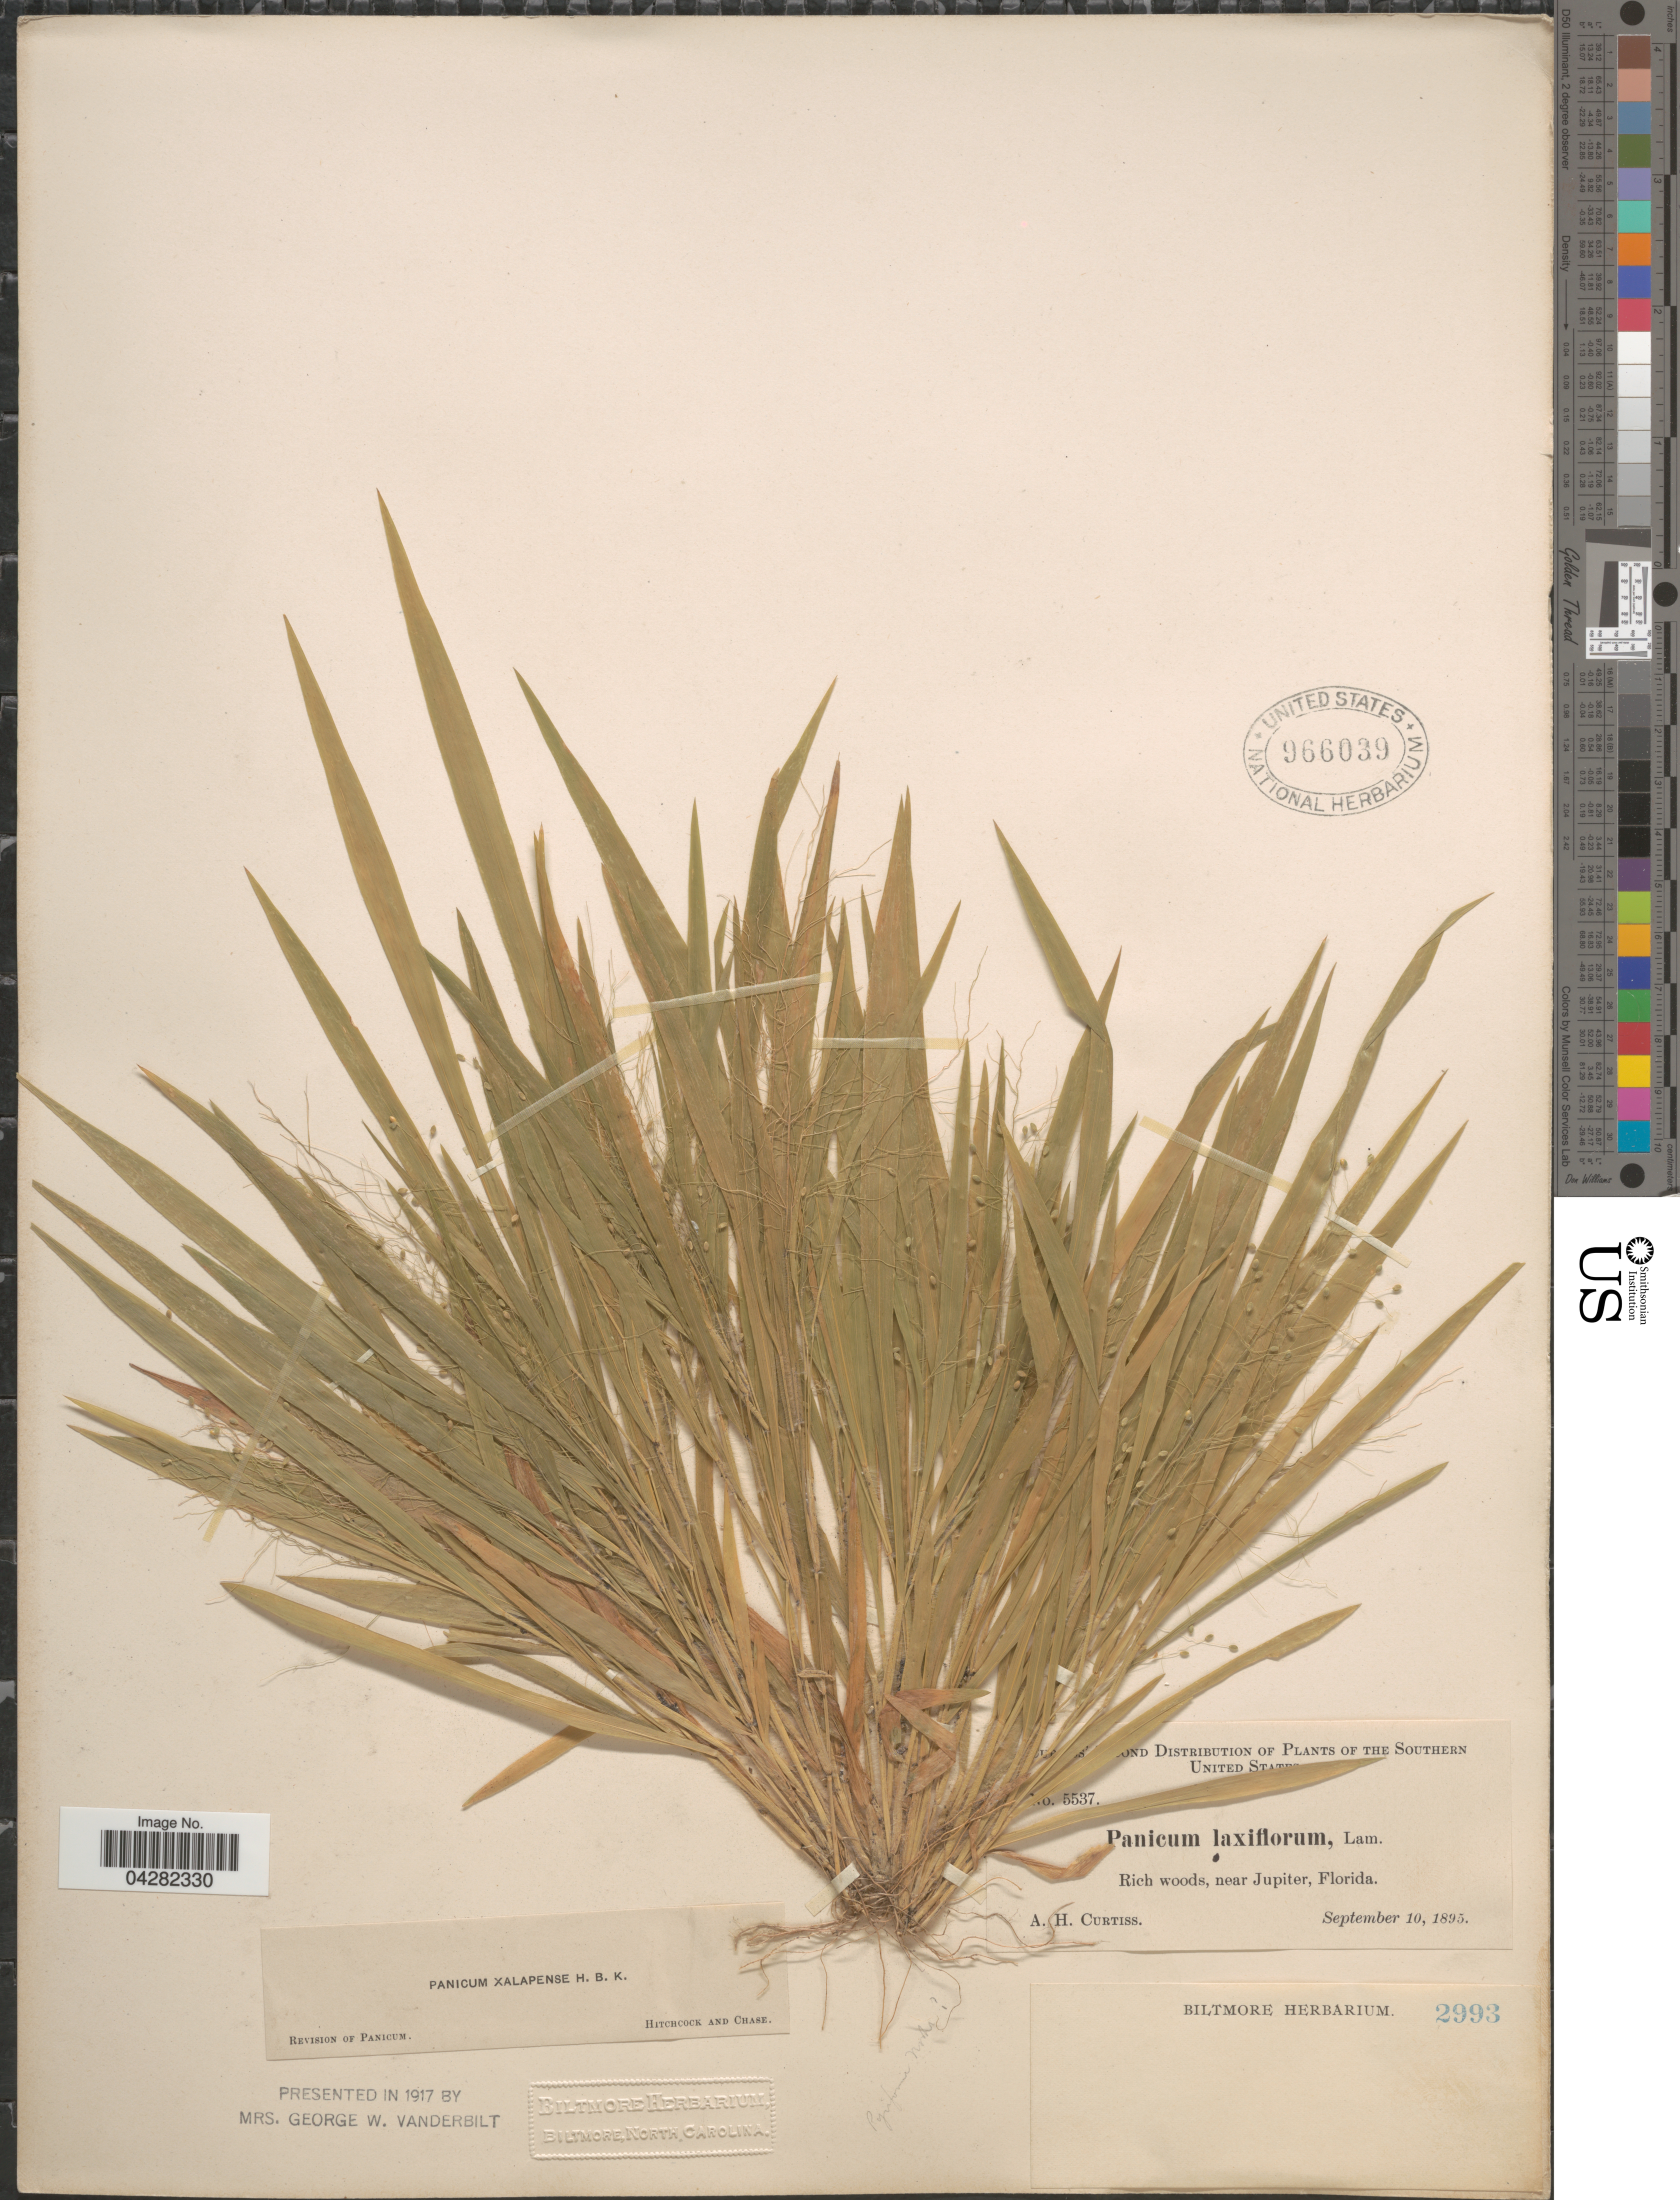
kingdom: Plantae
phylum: Tracheophyta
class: Liliopsida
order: Poales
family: Poaceae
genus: Dichanthelium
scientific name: Dichanthelium laxiflorum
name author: (Lam.) Gould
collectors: A. H. Curtiss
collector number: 5537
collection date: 1895-09-10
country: United States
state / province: Florida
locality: Southern United States. Rich woods, near Jupiter.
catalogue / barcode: US 966039